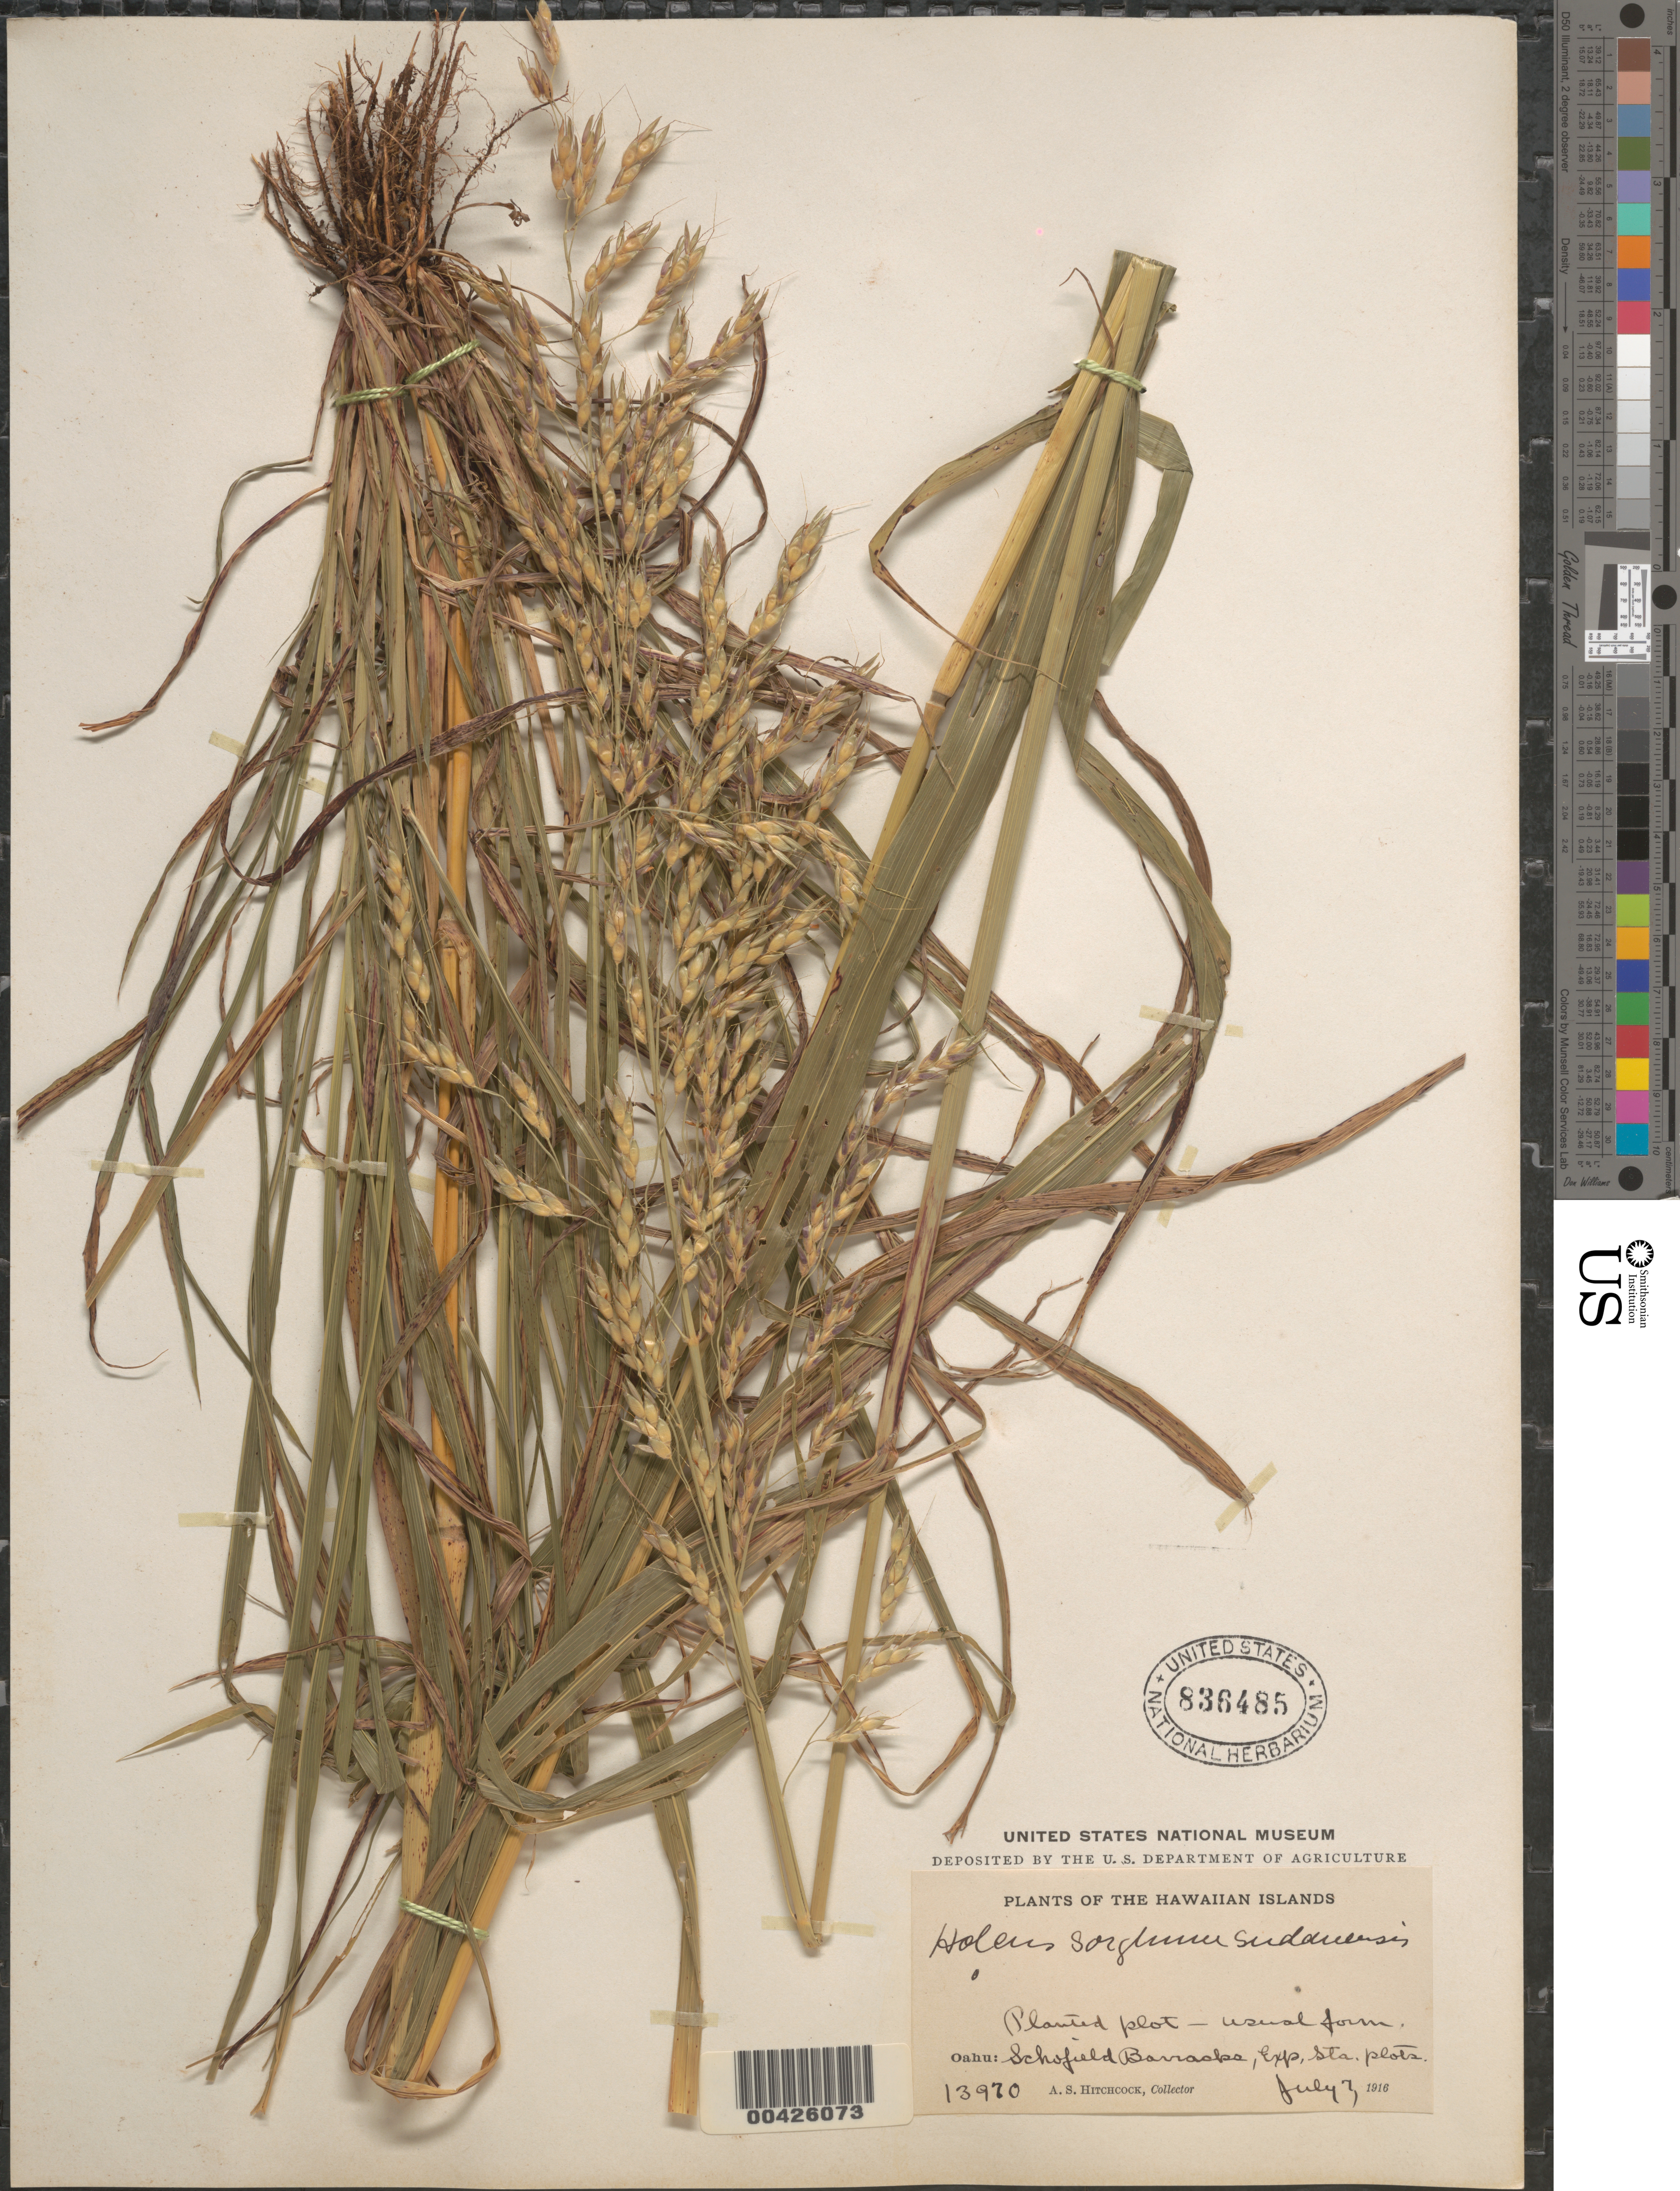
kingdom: Plantae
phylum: Tracheophyta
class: Liliopsida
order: Poales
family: Poaceae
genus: Sorghum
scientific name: Sorghum bicolor nothosubsp. drummondii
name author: (Nees ex Steud.) de Wet ex Davidse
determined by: Faccenda, K.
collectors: A. S. Hitchcock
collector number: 13970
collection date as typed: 7 Jul 1916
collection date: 1916-07-07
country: United States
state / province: Hawaii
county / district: Honolulu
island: Oahu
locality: Schofield Barracks, Experimental Station Plots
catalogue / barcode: US 836485